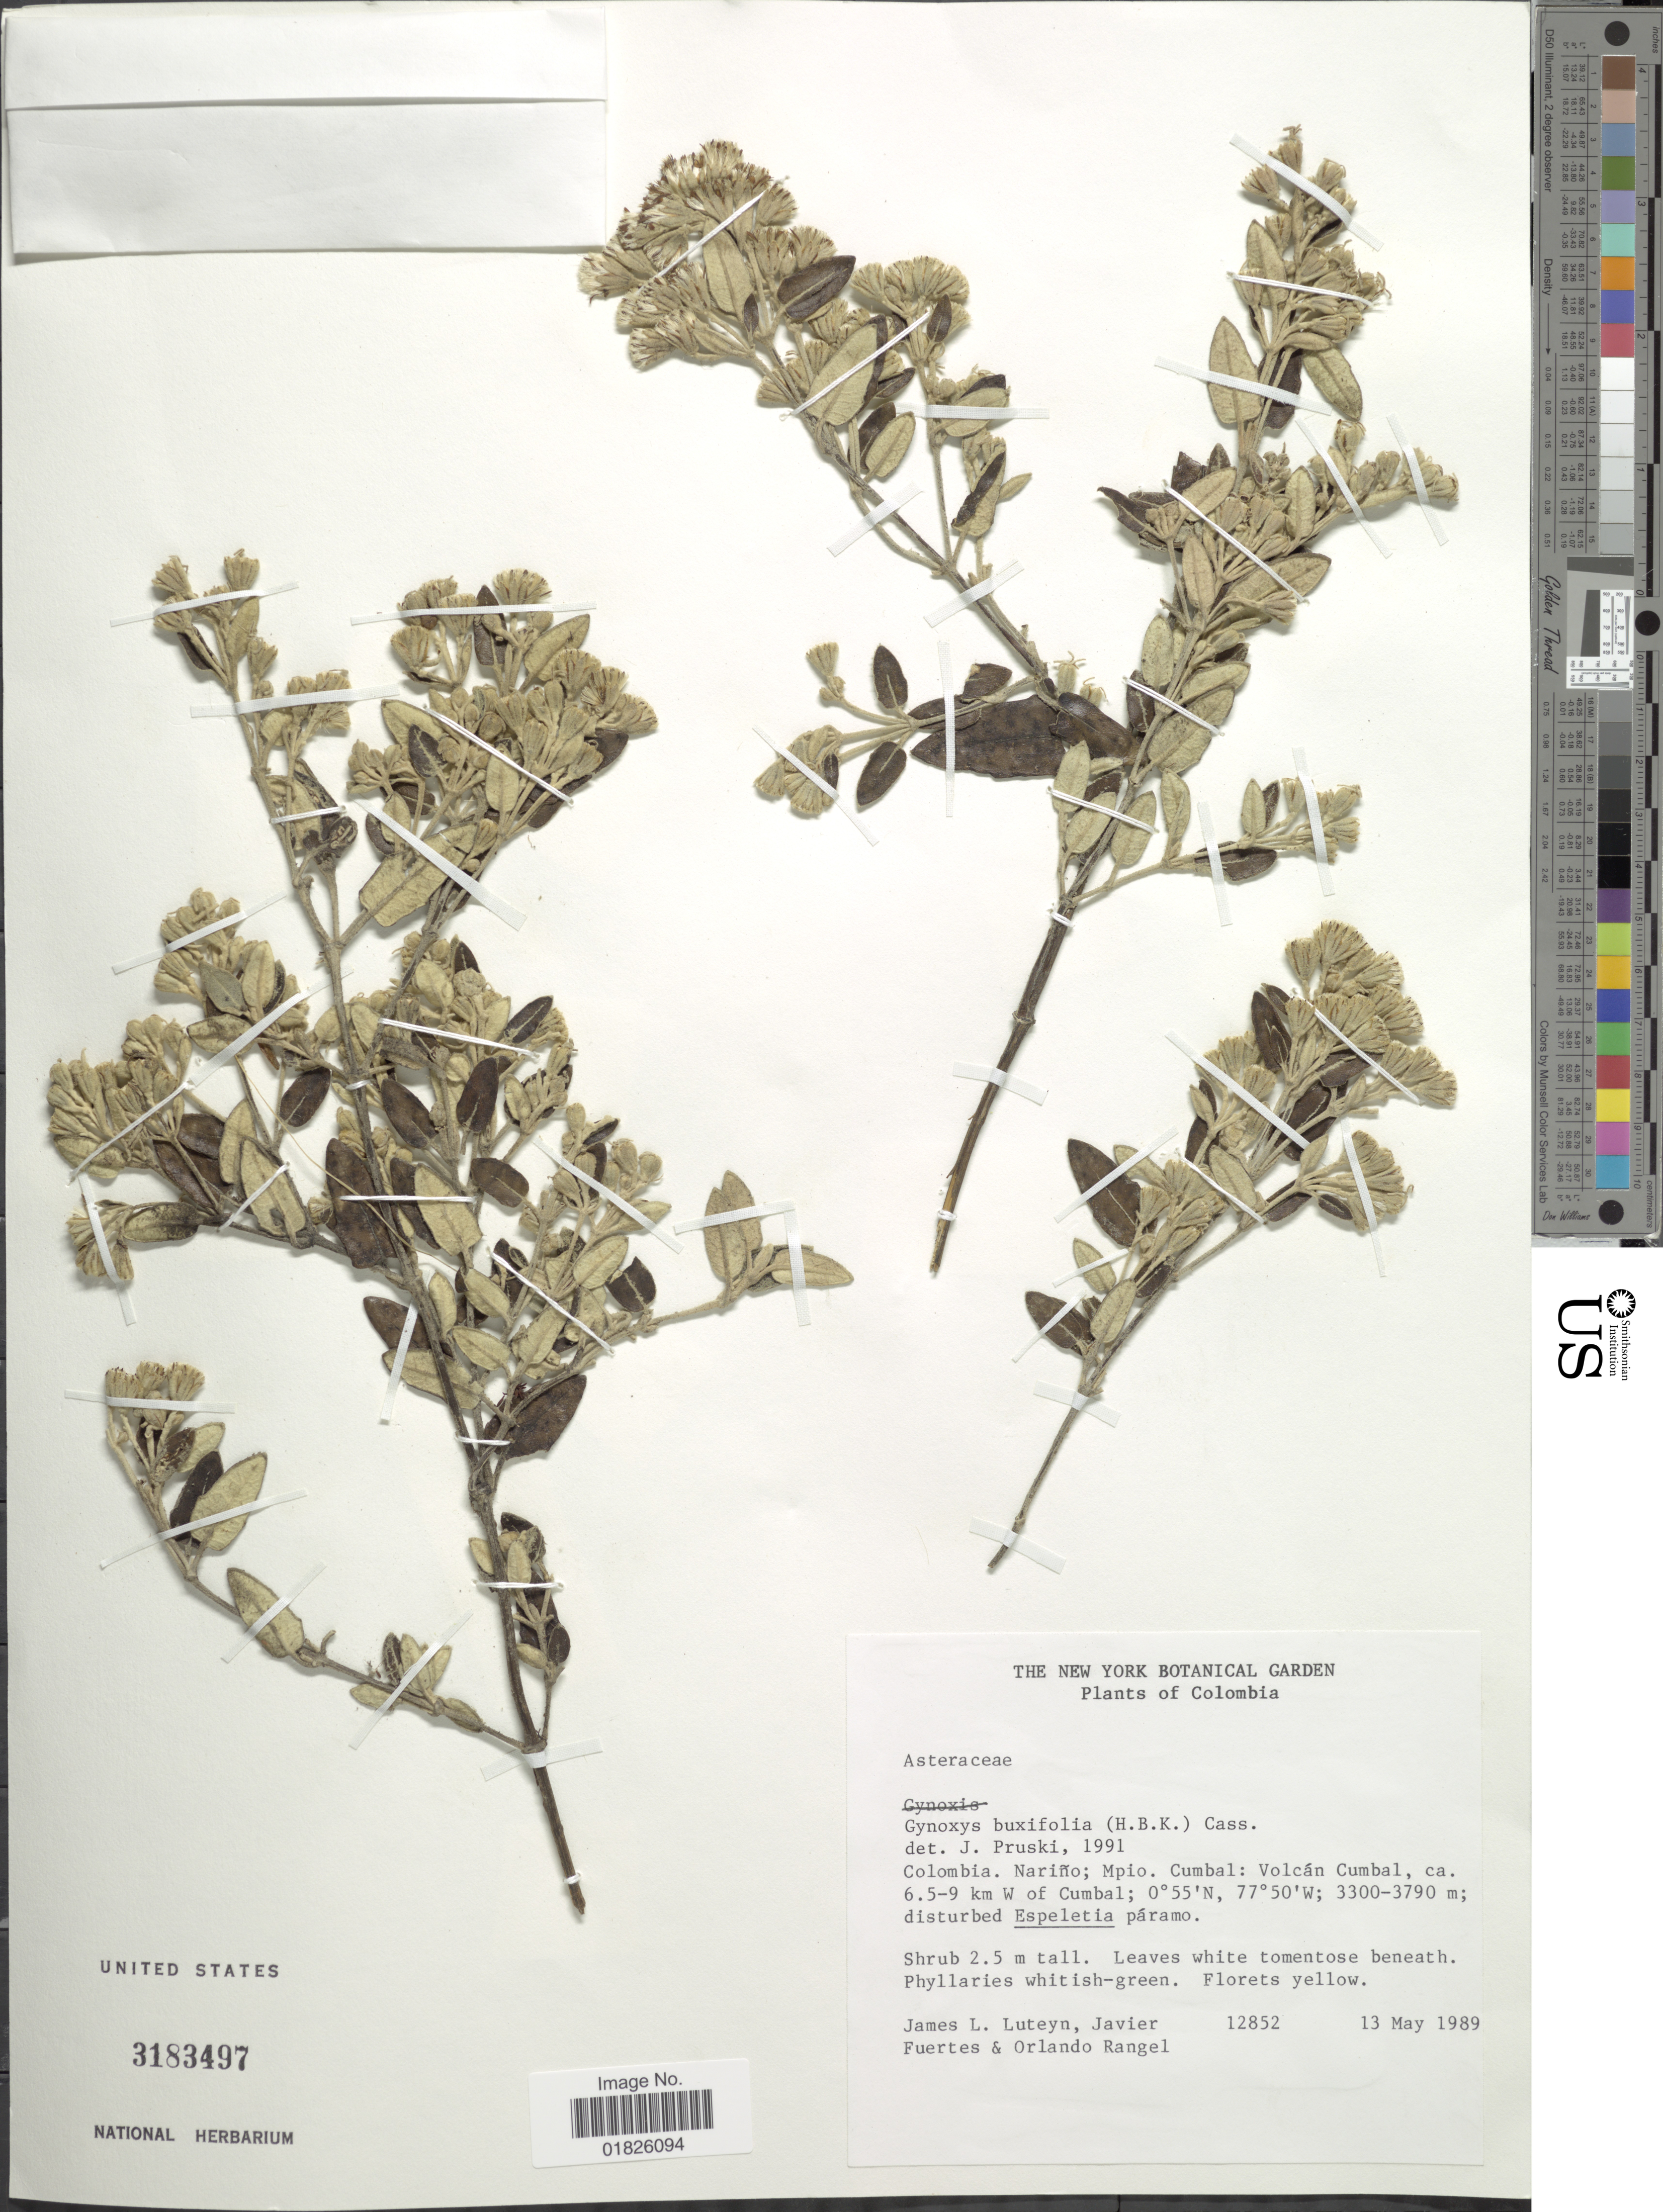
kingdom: Plantae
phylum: Tracheophyta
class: Magnoliopsida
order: Asterales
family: Asteraceae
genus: Gynoxys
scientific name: Gynoxys buxifolia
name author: (Kunth) Cass.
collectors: J. L. Luteyn, J. Fuertes & O. Rangel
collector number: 12852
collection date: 1989-05-13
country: Colombia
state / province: Nariño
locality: Mpio. Cumbal: Volcan Cumbal, ca. 6.5-9 km W of Cumbal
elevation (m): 3300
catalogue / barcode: US 3183497